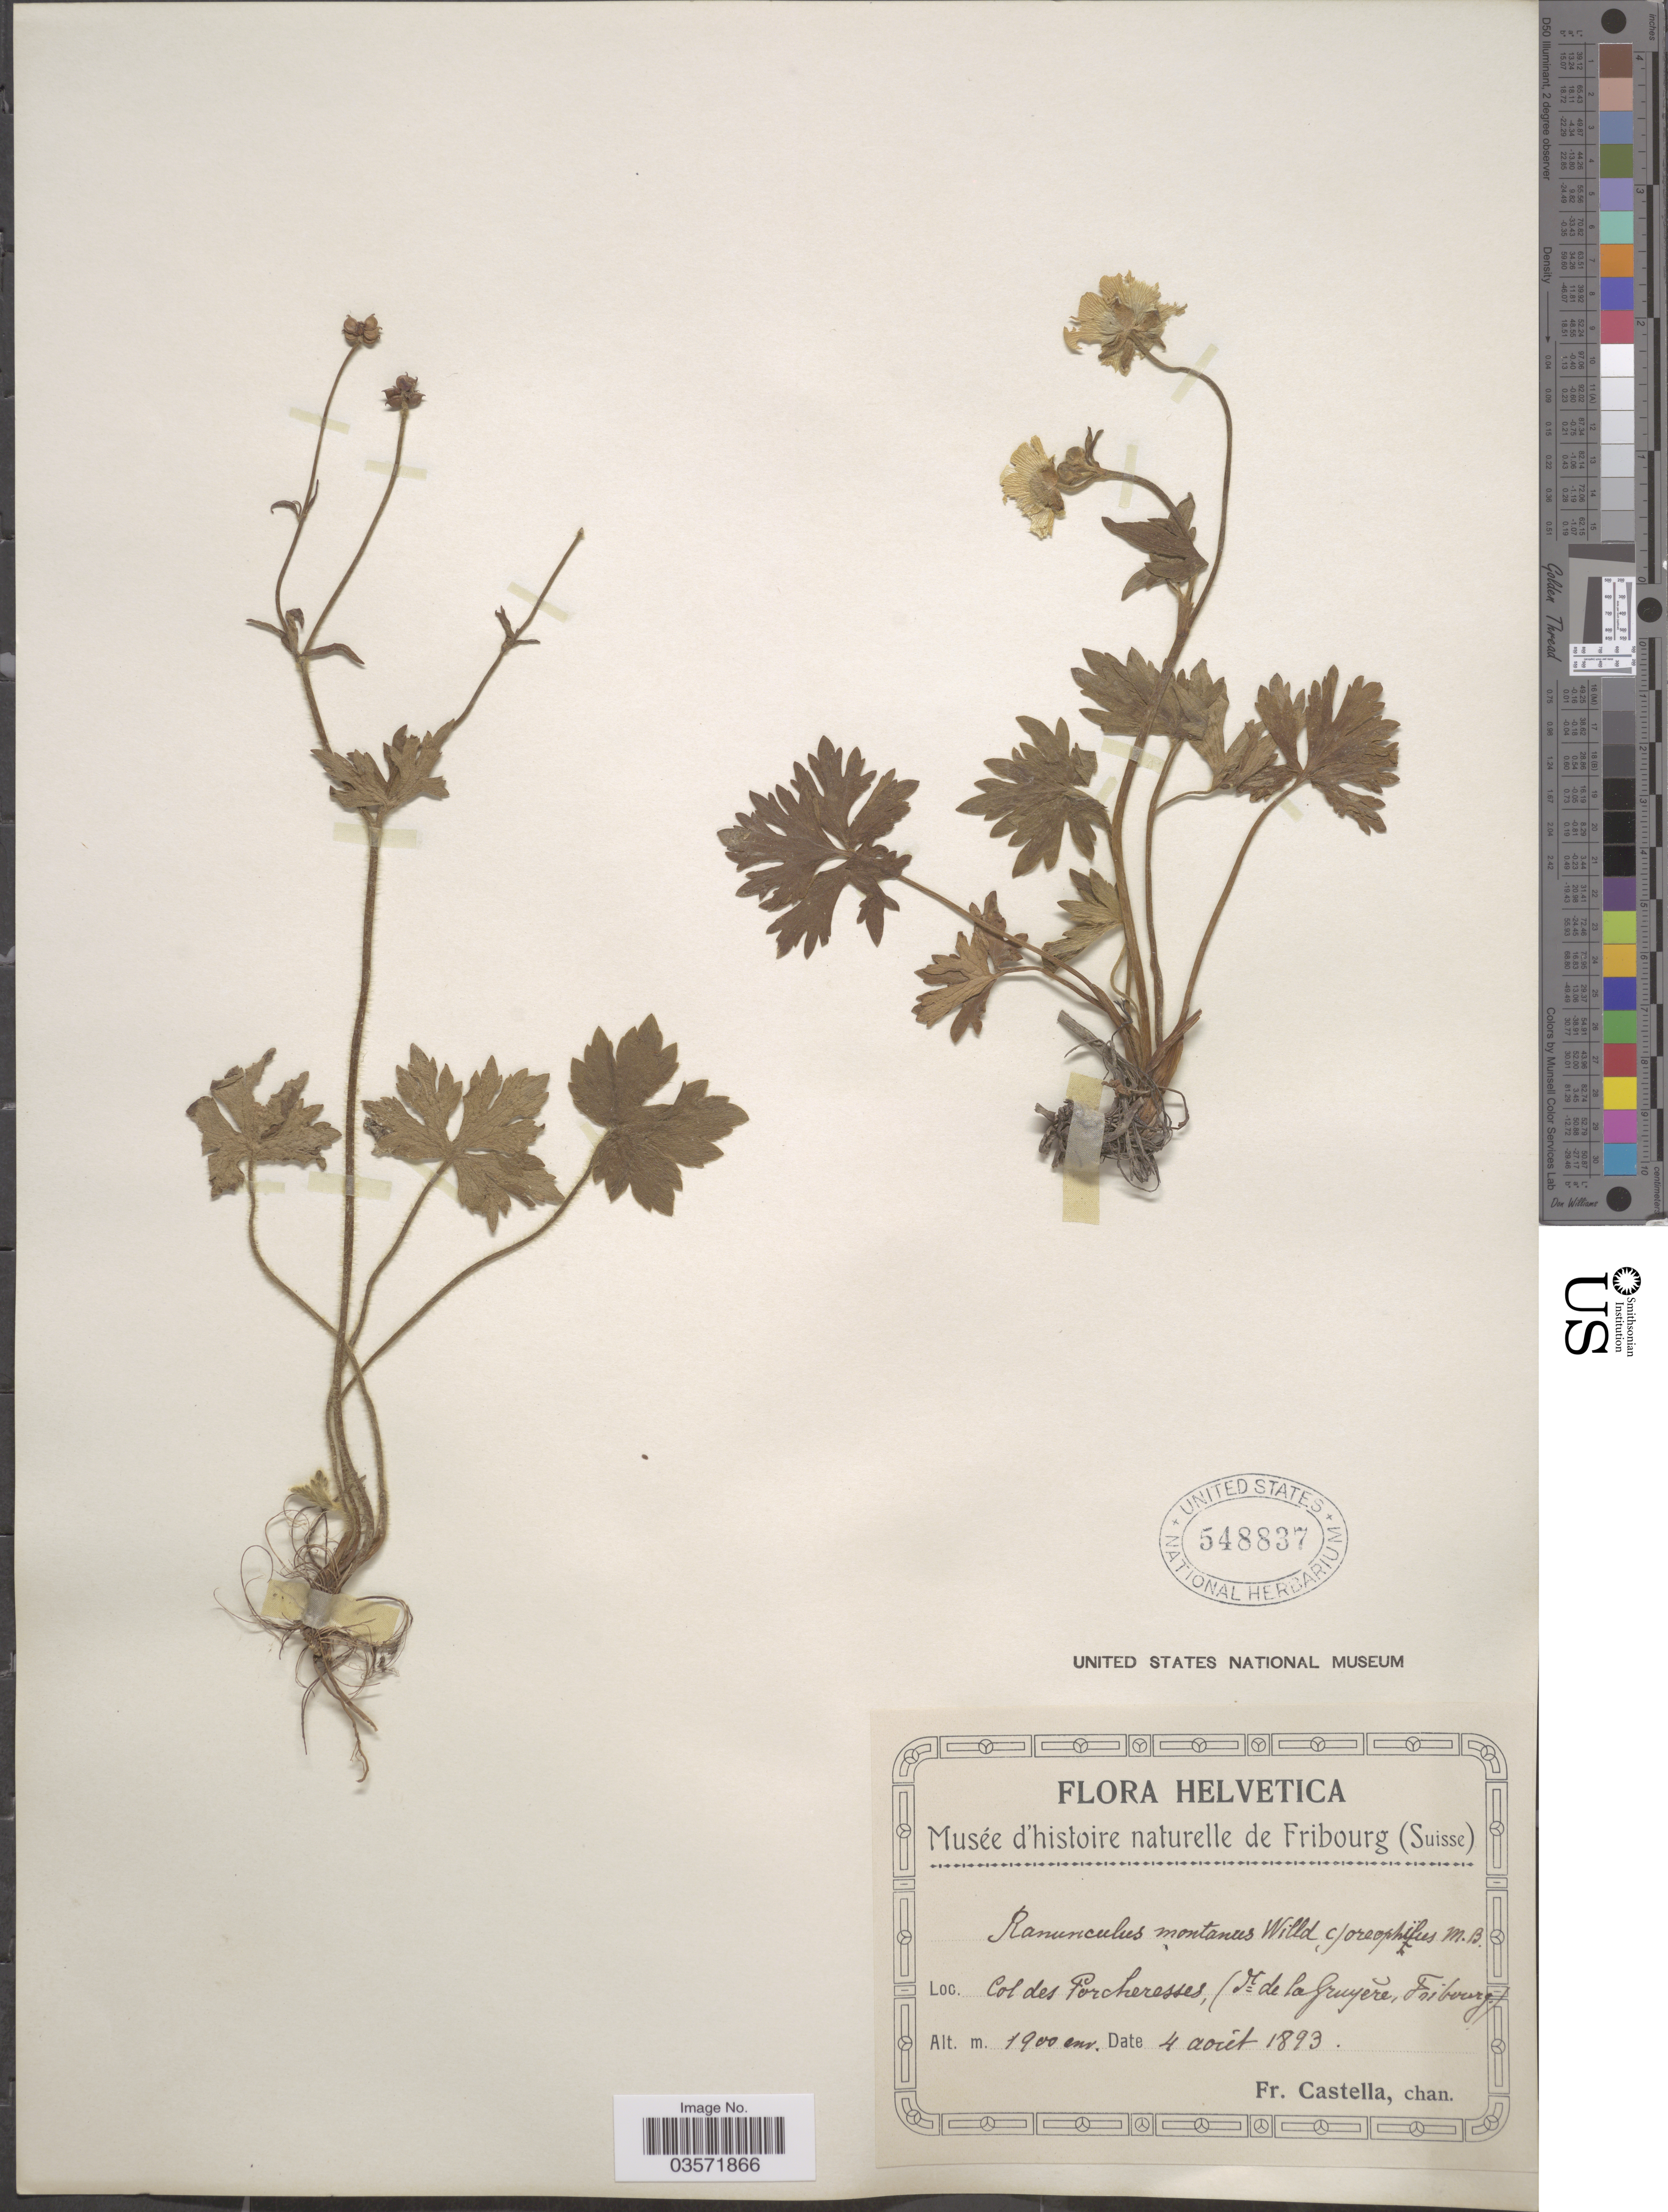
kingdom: Plantae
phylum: Tracheophyta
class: Magnoliopsida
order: Ranunculales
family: Ranunculaceae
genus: Ranunculus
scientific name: Ranunculus montanus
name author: Willd.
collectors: Fr. Castella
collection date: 1893-08-04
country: Switzerland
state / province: Fribourg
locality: Helvetica. Col des Porcheresses (St de la Gruyère).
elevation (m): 1900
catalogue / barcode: US 548837